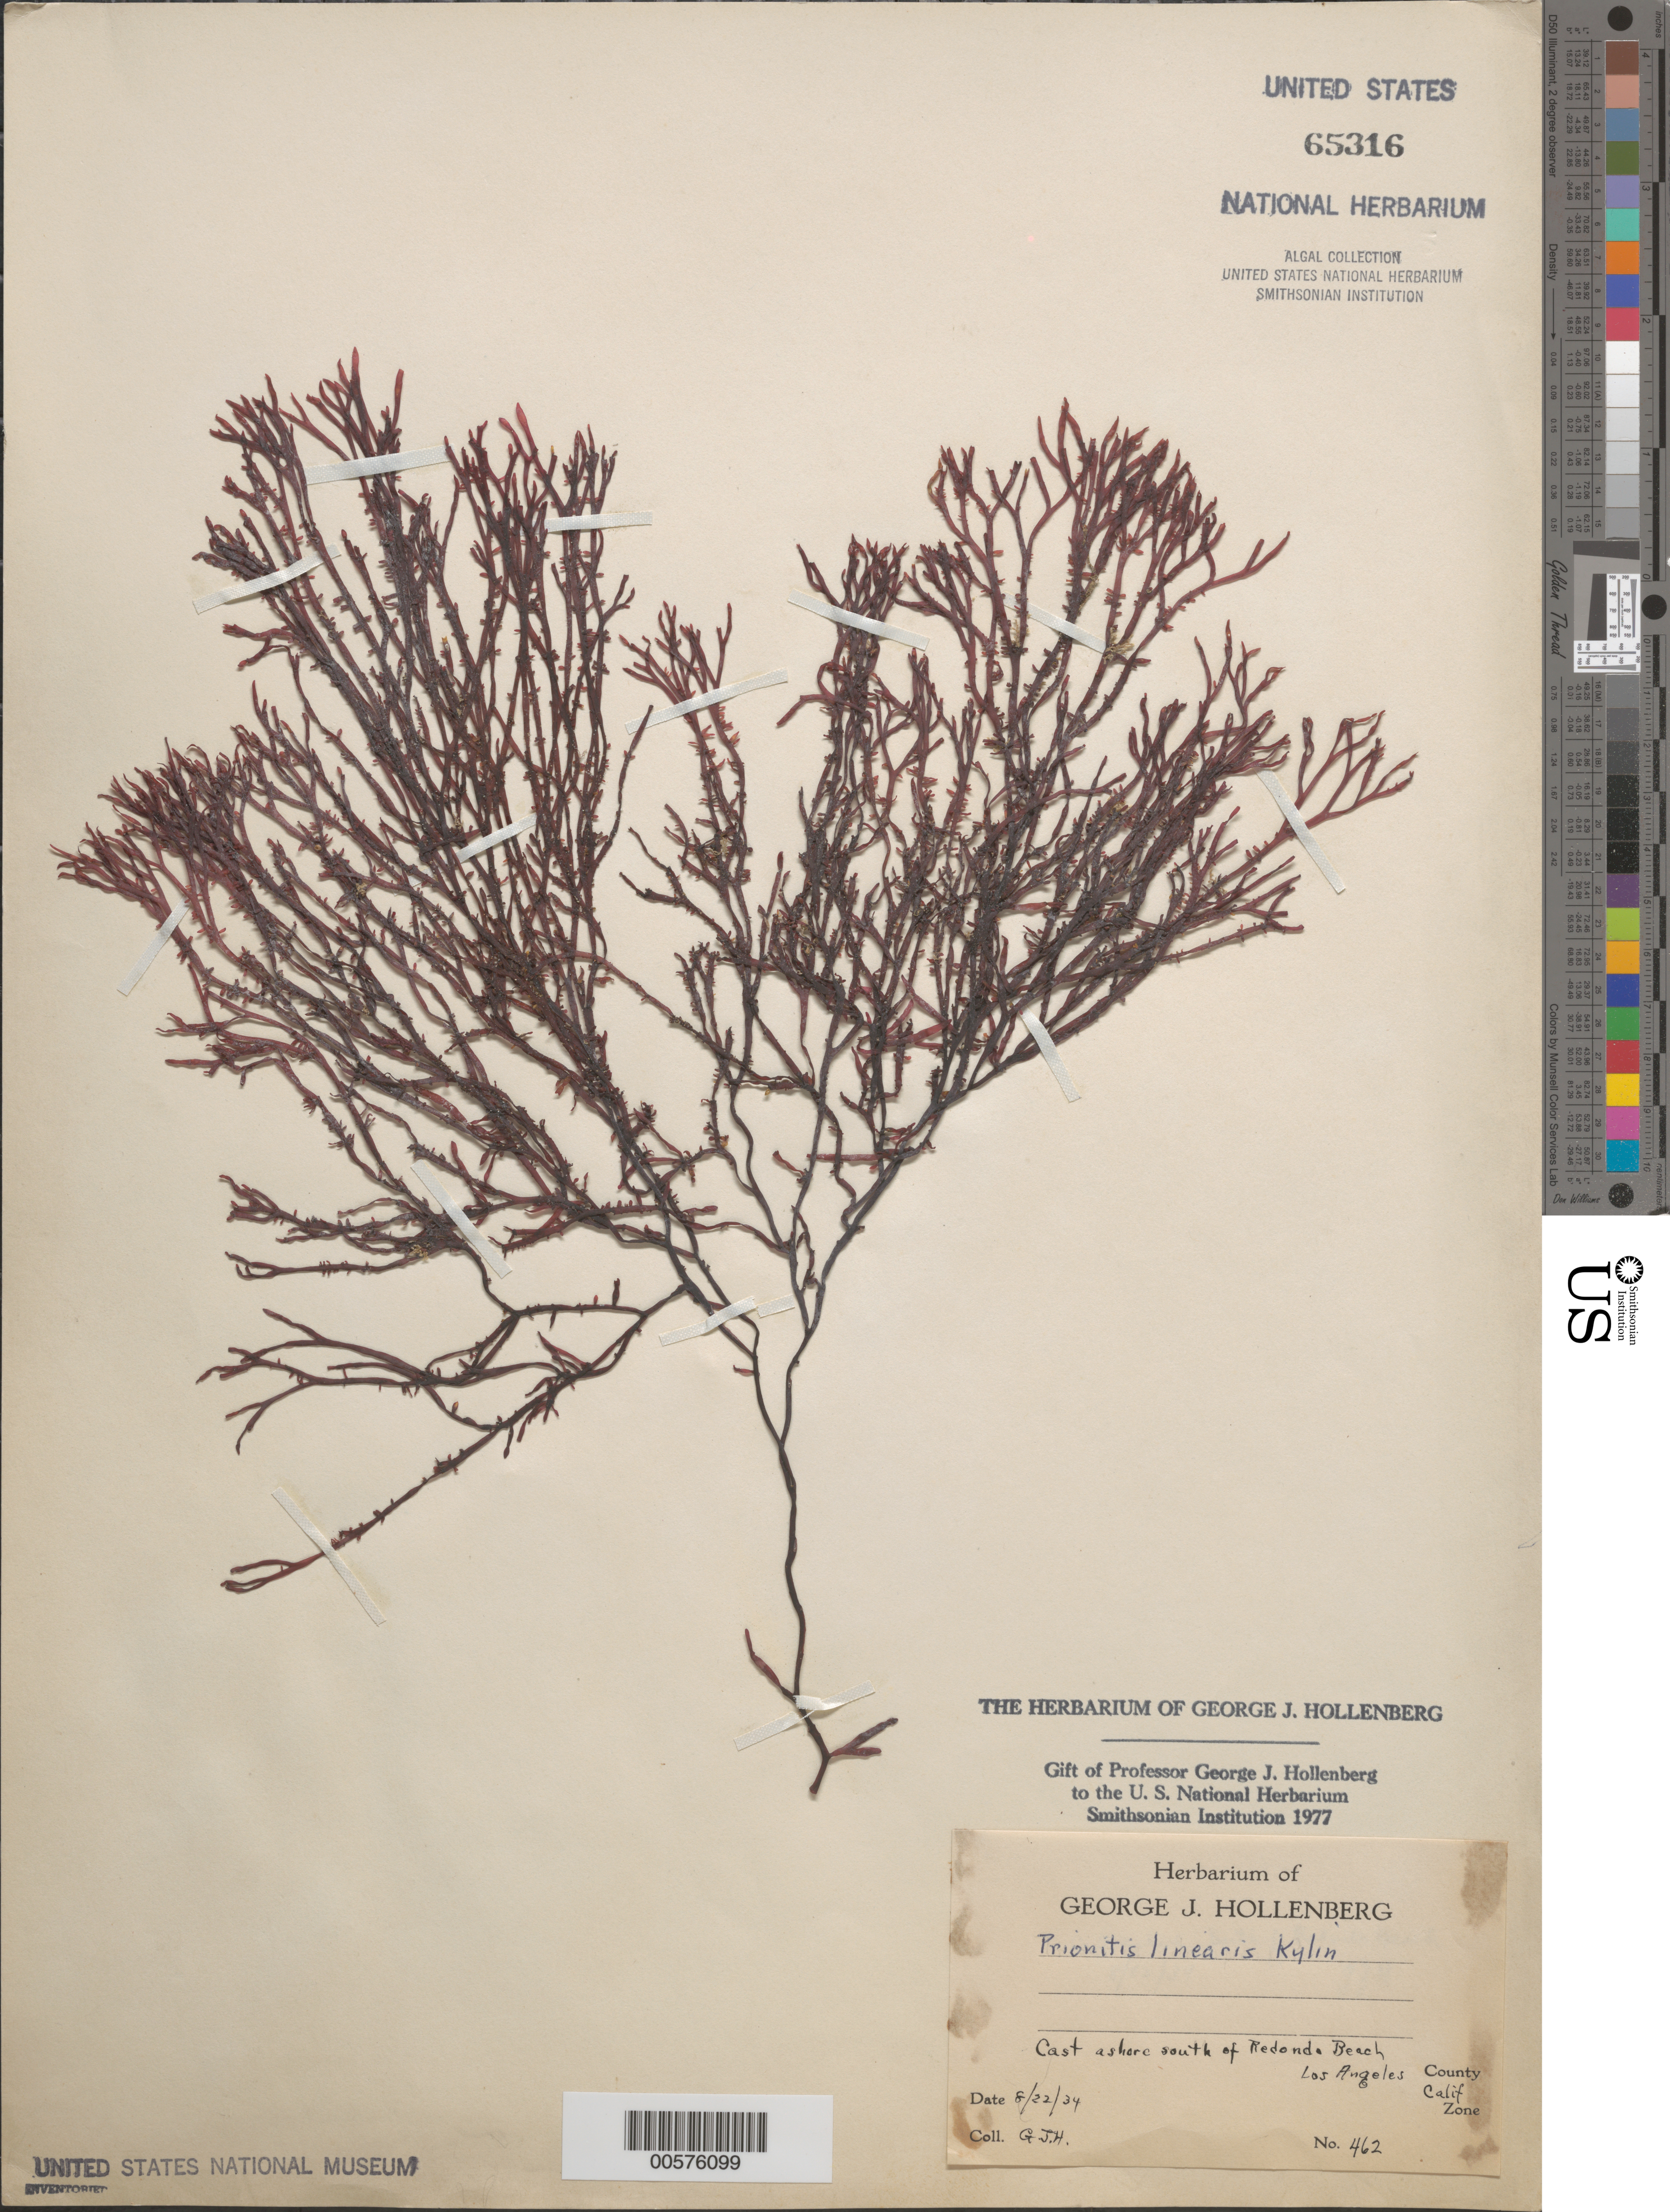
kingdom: Plantae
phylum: Rhodophyta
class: Florideophyceae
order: Cryptonemiales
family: Cryptonemiaceae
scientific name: Prionitis linearis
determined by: Hollenberg, George J.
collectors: G. Hollenberg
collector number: GJH 462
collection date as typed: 22 Aug 1934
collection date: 1934-08-22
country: United States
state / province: California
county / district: Los Angeles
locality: South of Redondo Beach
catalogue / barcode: US 65316